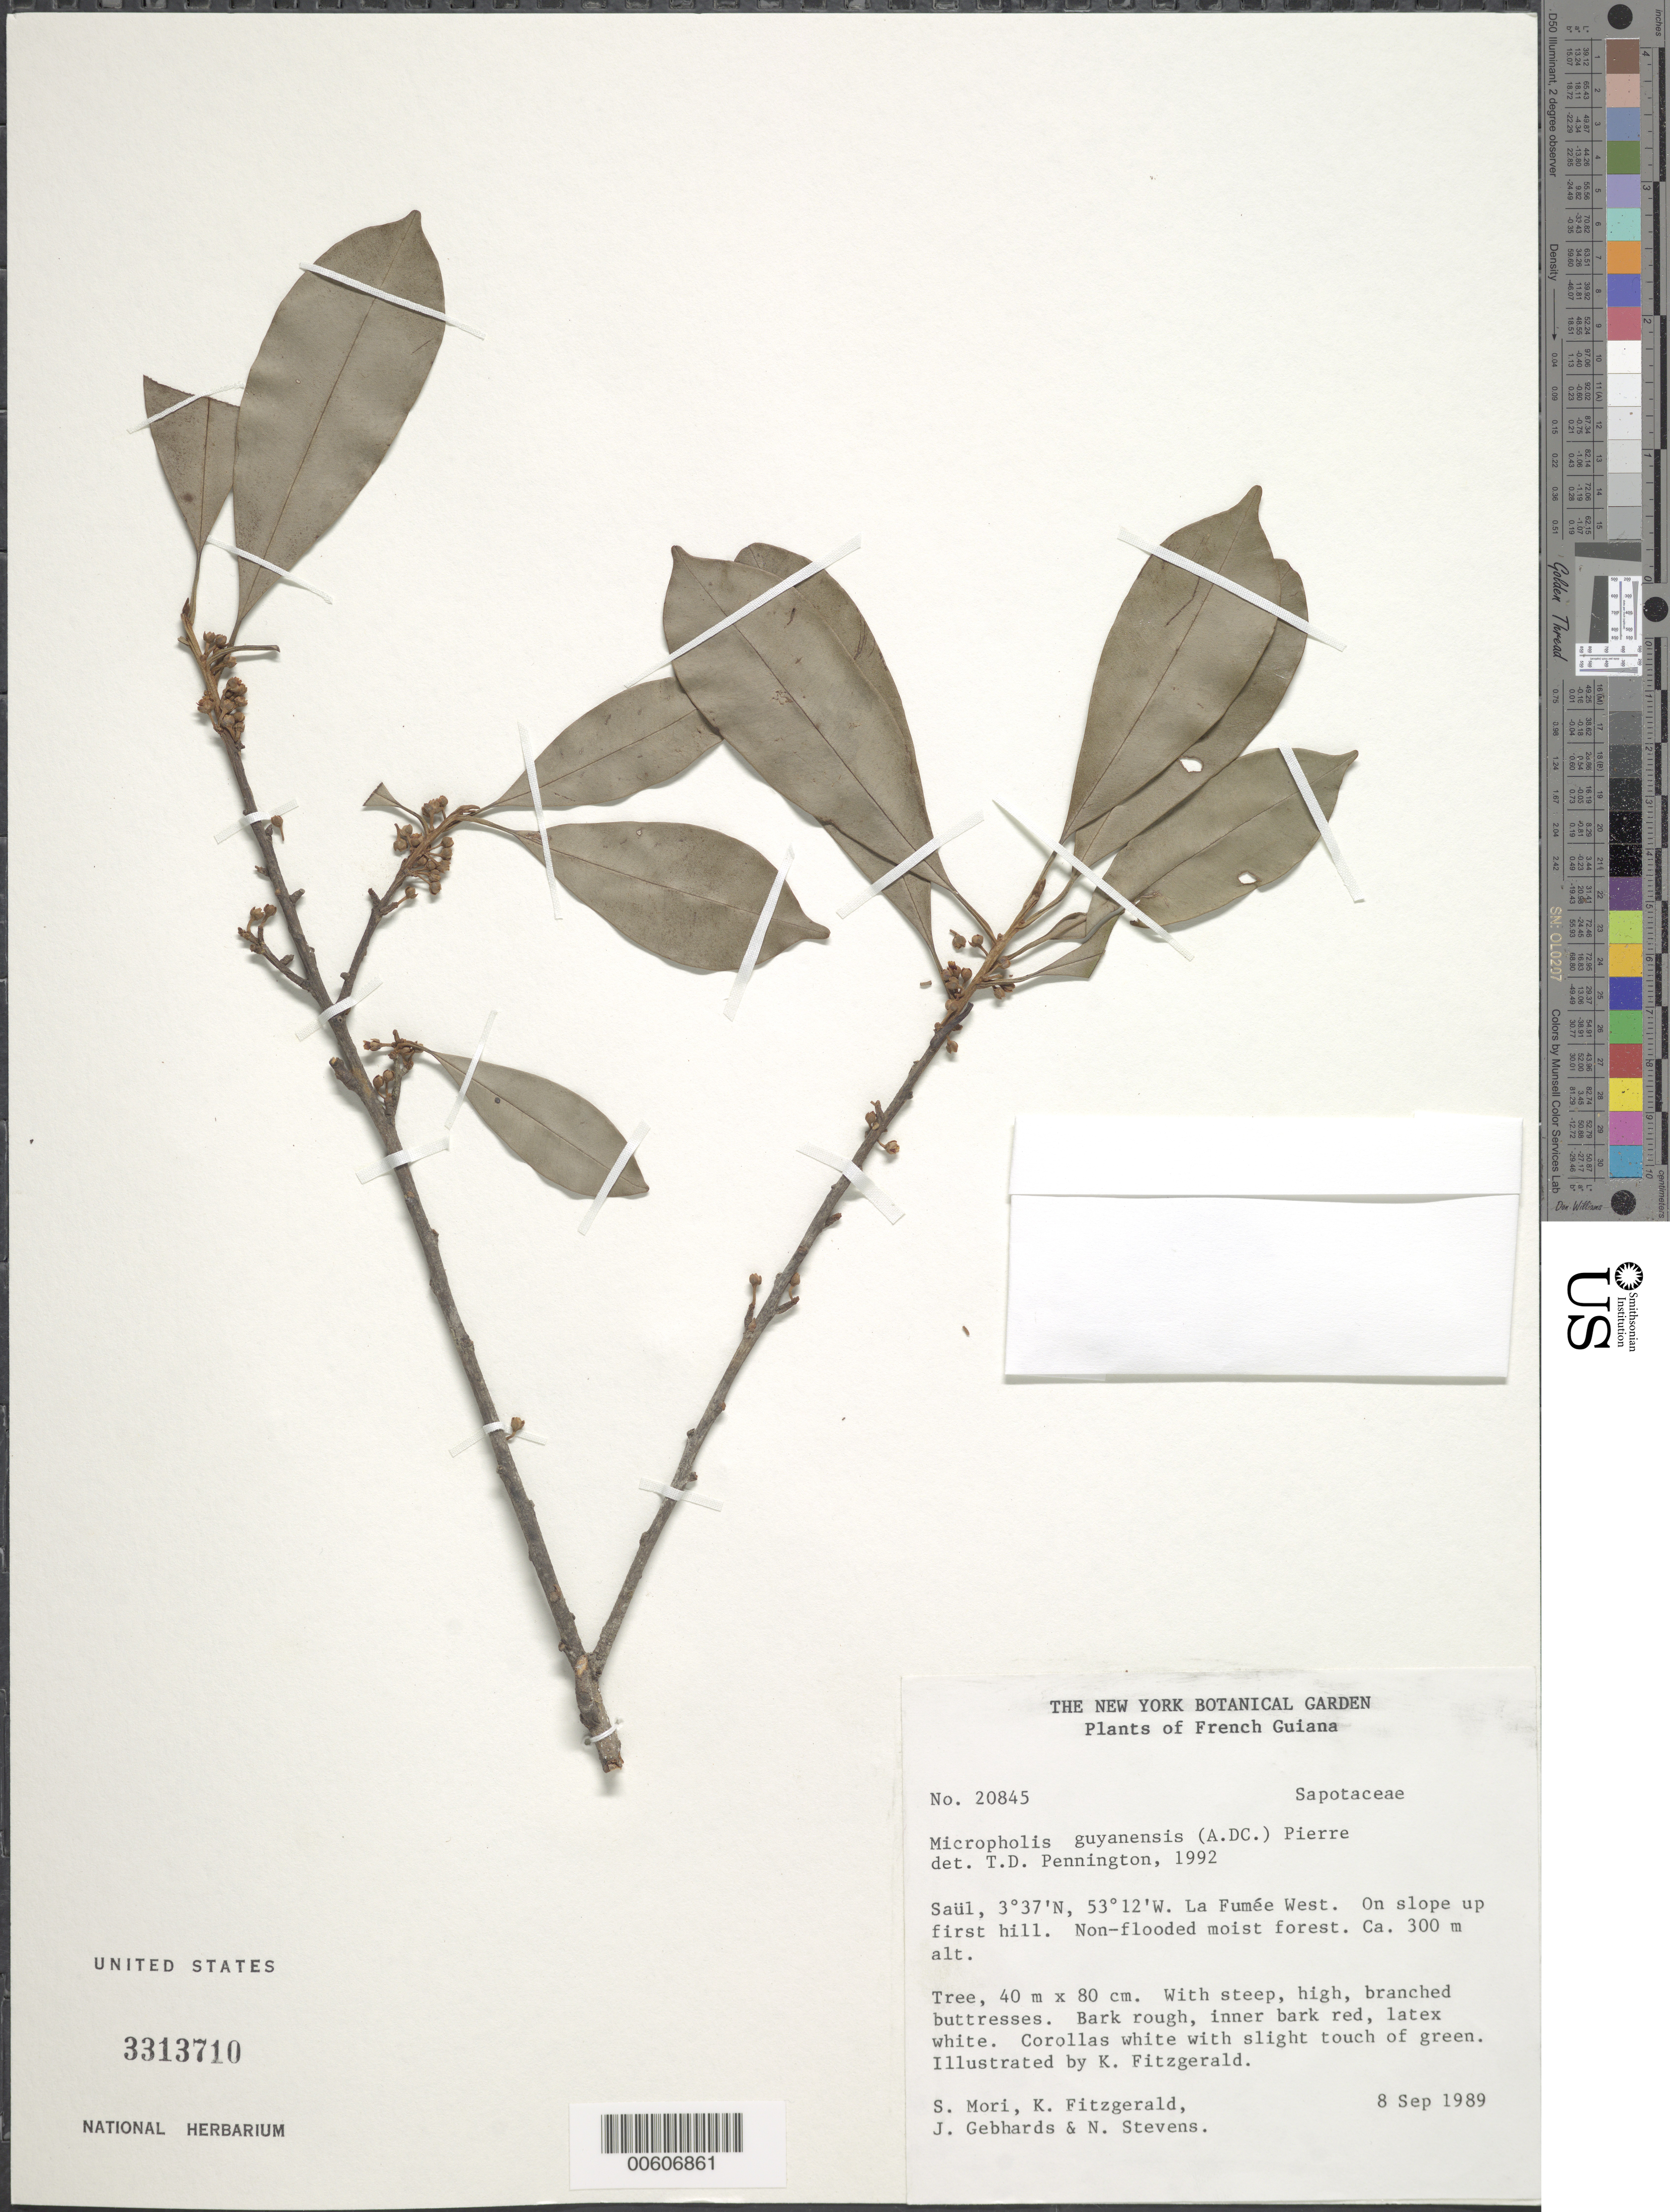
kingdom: Plantae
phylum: Tracheophyta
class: Magnoliopsida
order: Ericales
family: Sapotaceae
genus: Micropholis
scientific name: Micropholis guyanensis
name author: (A. DC.) Pierre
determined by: Pennington, T. D., (K)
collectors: S. Mori, K. Fitzgerald, J. Gebhards & N. Stevens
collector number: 20845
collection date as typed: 8-Sep-89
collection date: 1989-09-08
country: French Guiana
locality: Saül, La Fumée Oeste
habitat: Non-flooded moist forest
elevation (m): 300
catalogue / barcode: US 3313710